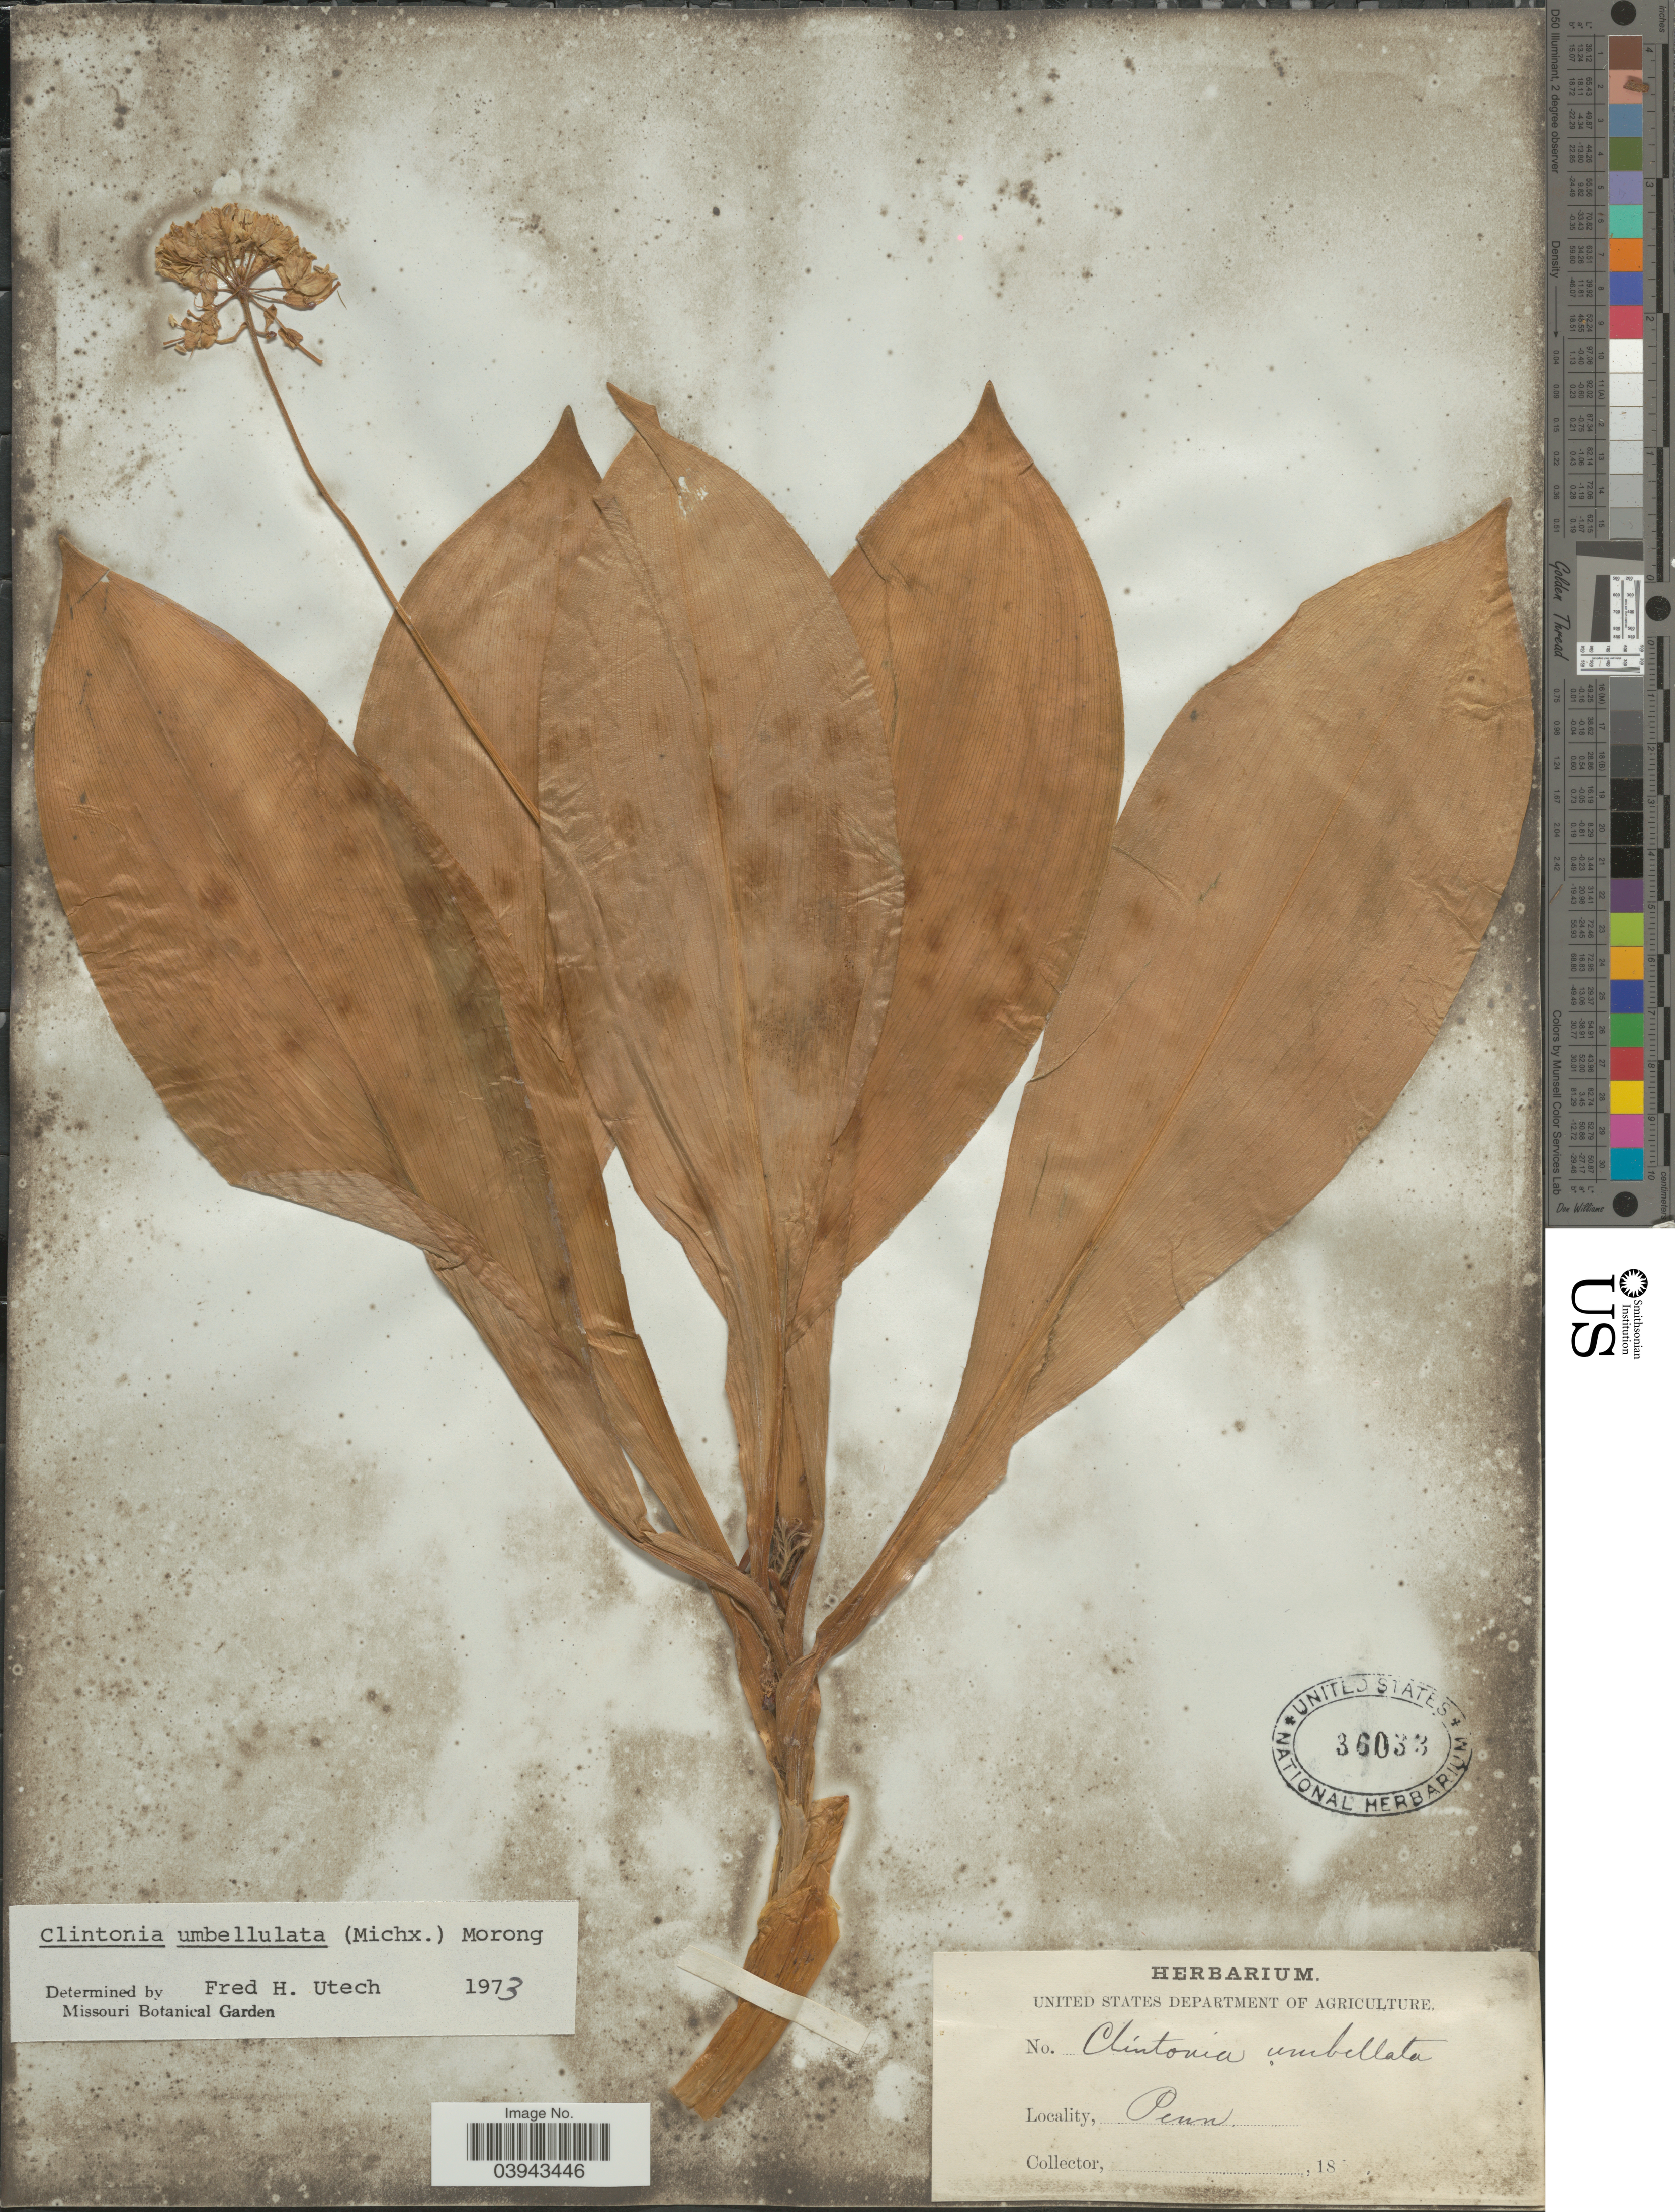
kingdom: Plantae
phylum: Tracheophyta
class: Liliopsida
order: Liliales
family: Liliaceae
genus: Clintonia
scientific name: Clintonia umbellulata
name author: (Michx.) Morong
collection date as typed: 18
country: United States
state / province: Pennsylvania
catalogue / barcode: US 36033